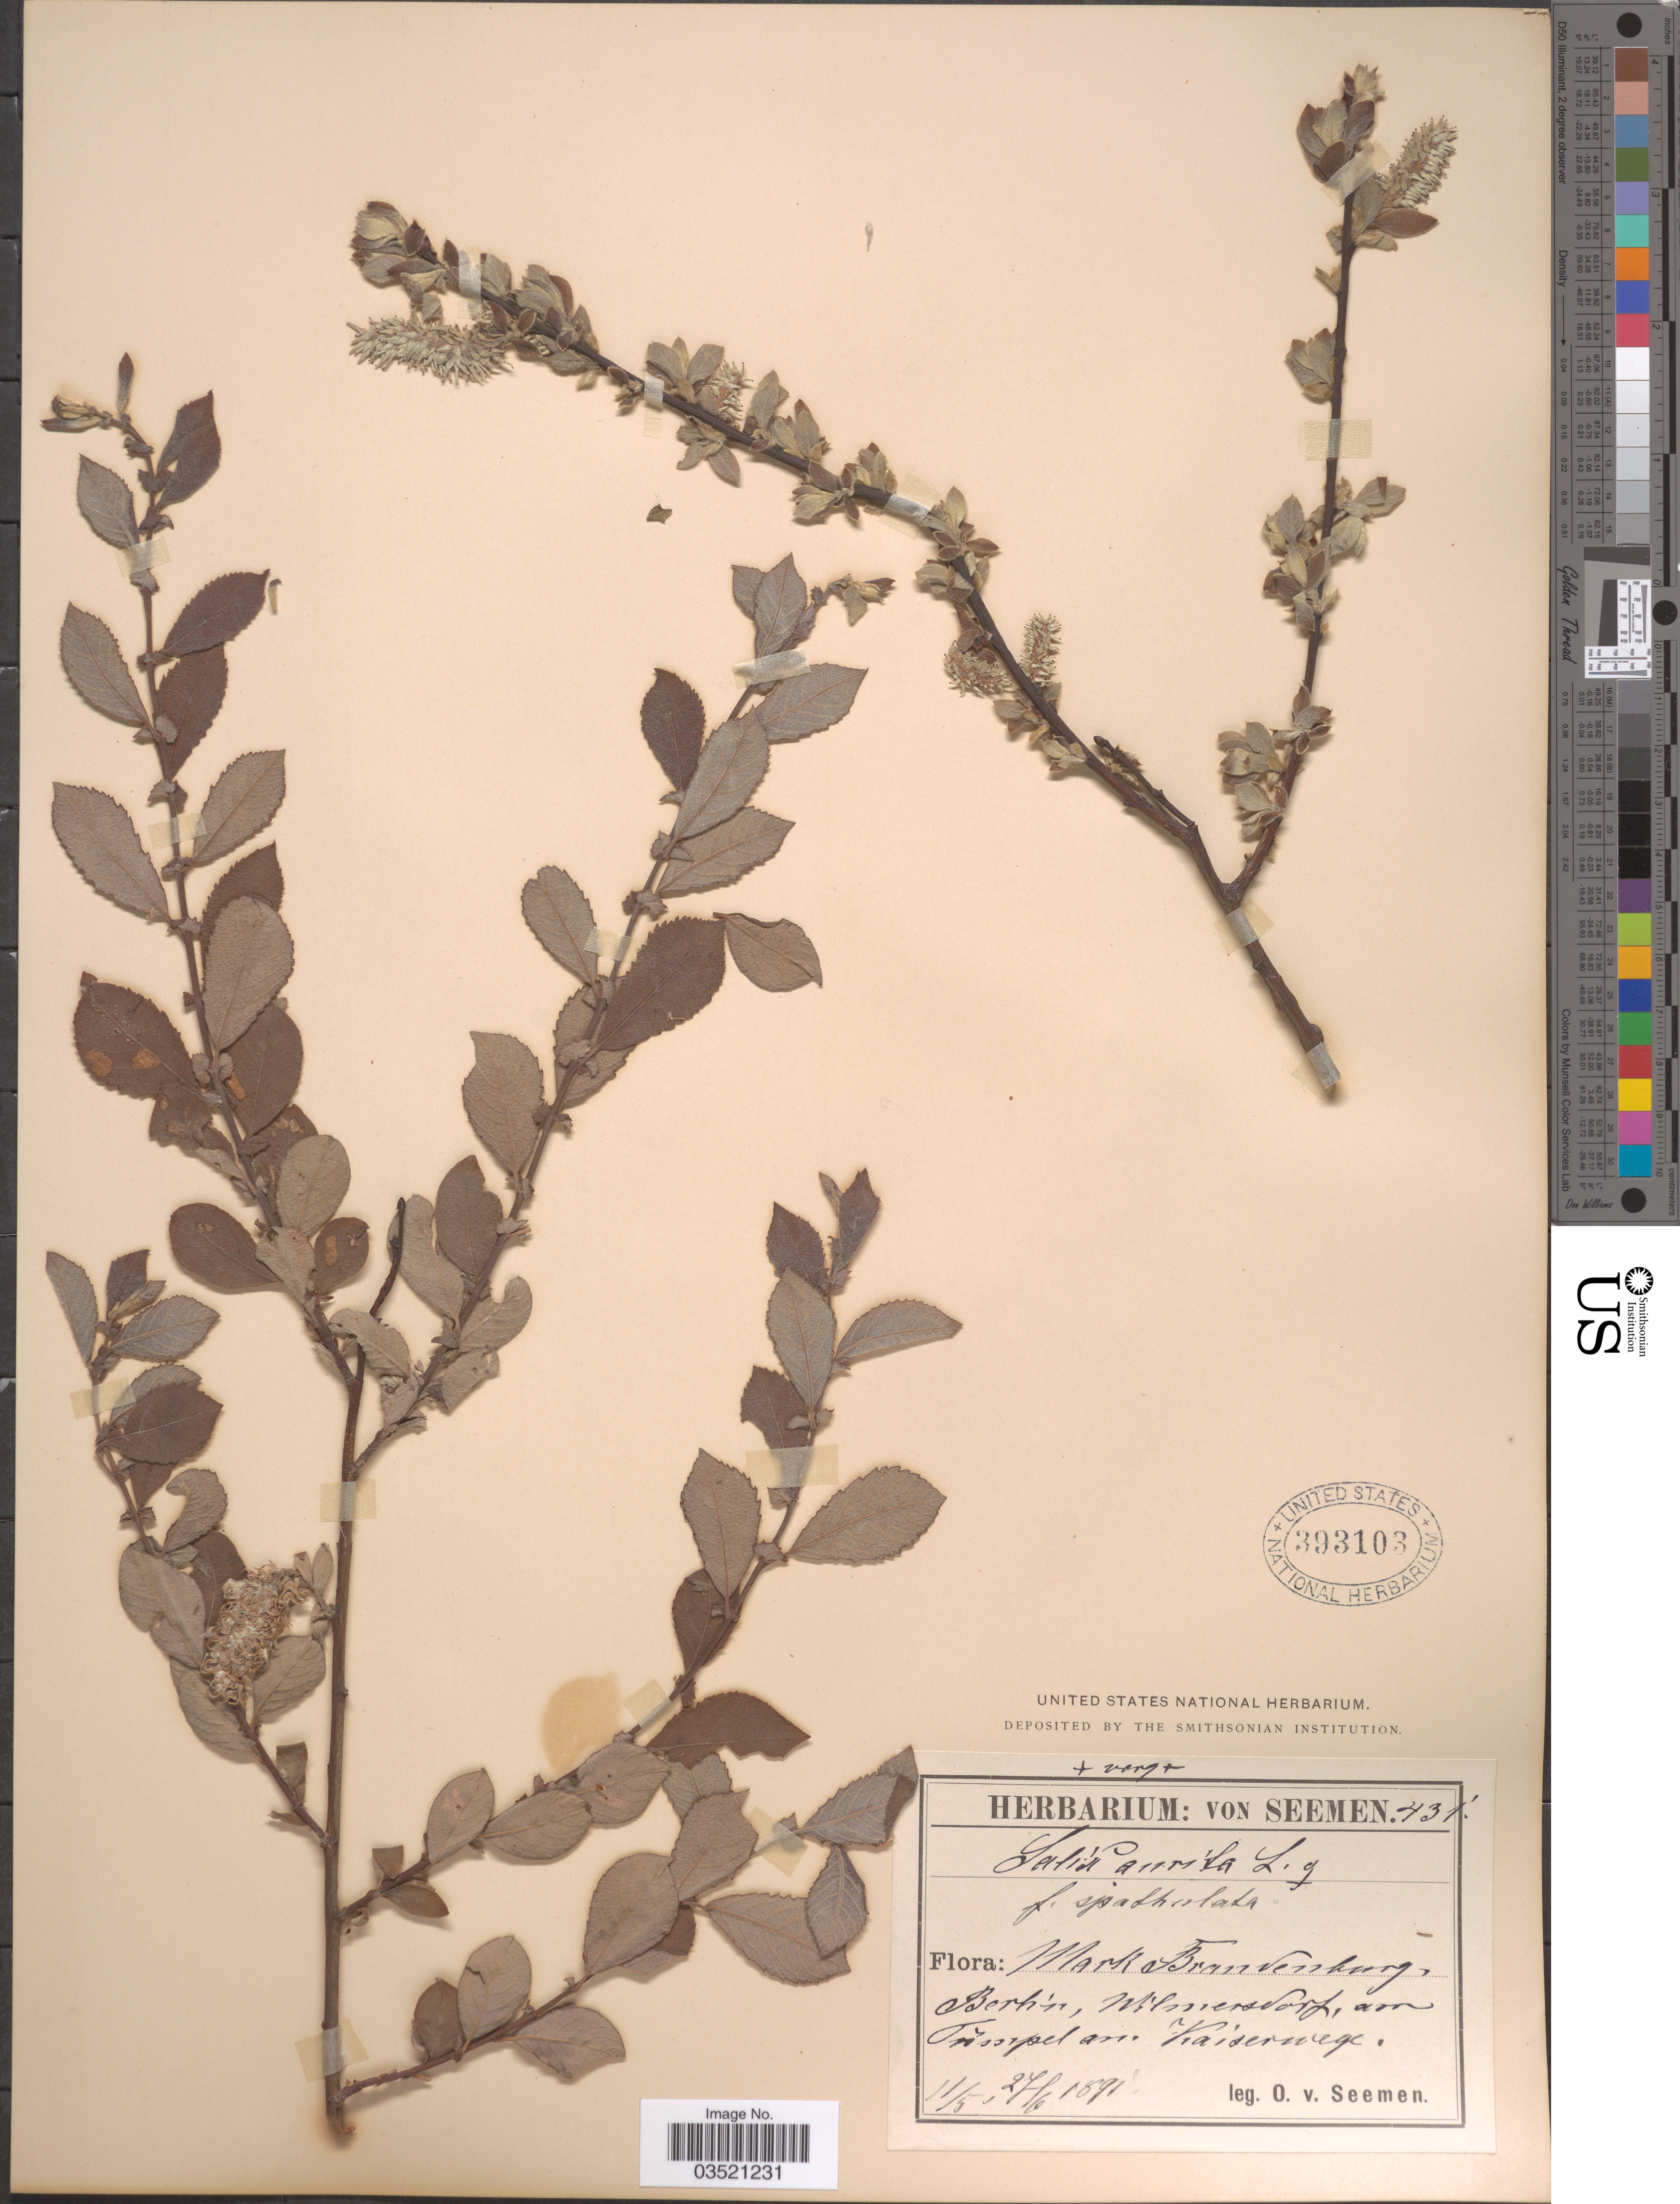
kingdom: Plantae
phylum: Tracheophyta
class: Magnoliopsida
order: Malpighiales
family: Salicaceae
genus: Salix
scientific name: Salix aurita f. spathulata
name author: (Willd.) Wimm.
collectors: K. O. von Seemen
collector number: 431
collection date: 1891-05-11/1891-06-27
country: Germany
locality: Mark Brandenburg. Berlin, Wilmersdorf, am Tumpel am Kaiserwege.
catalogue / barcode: US 393103